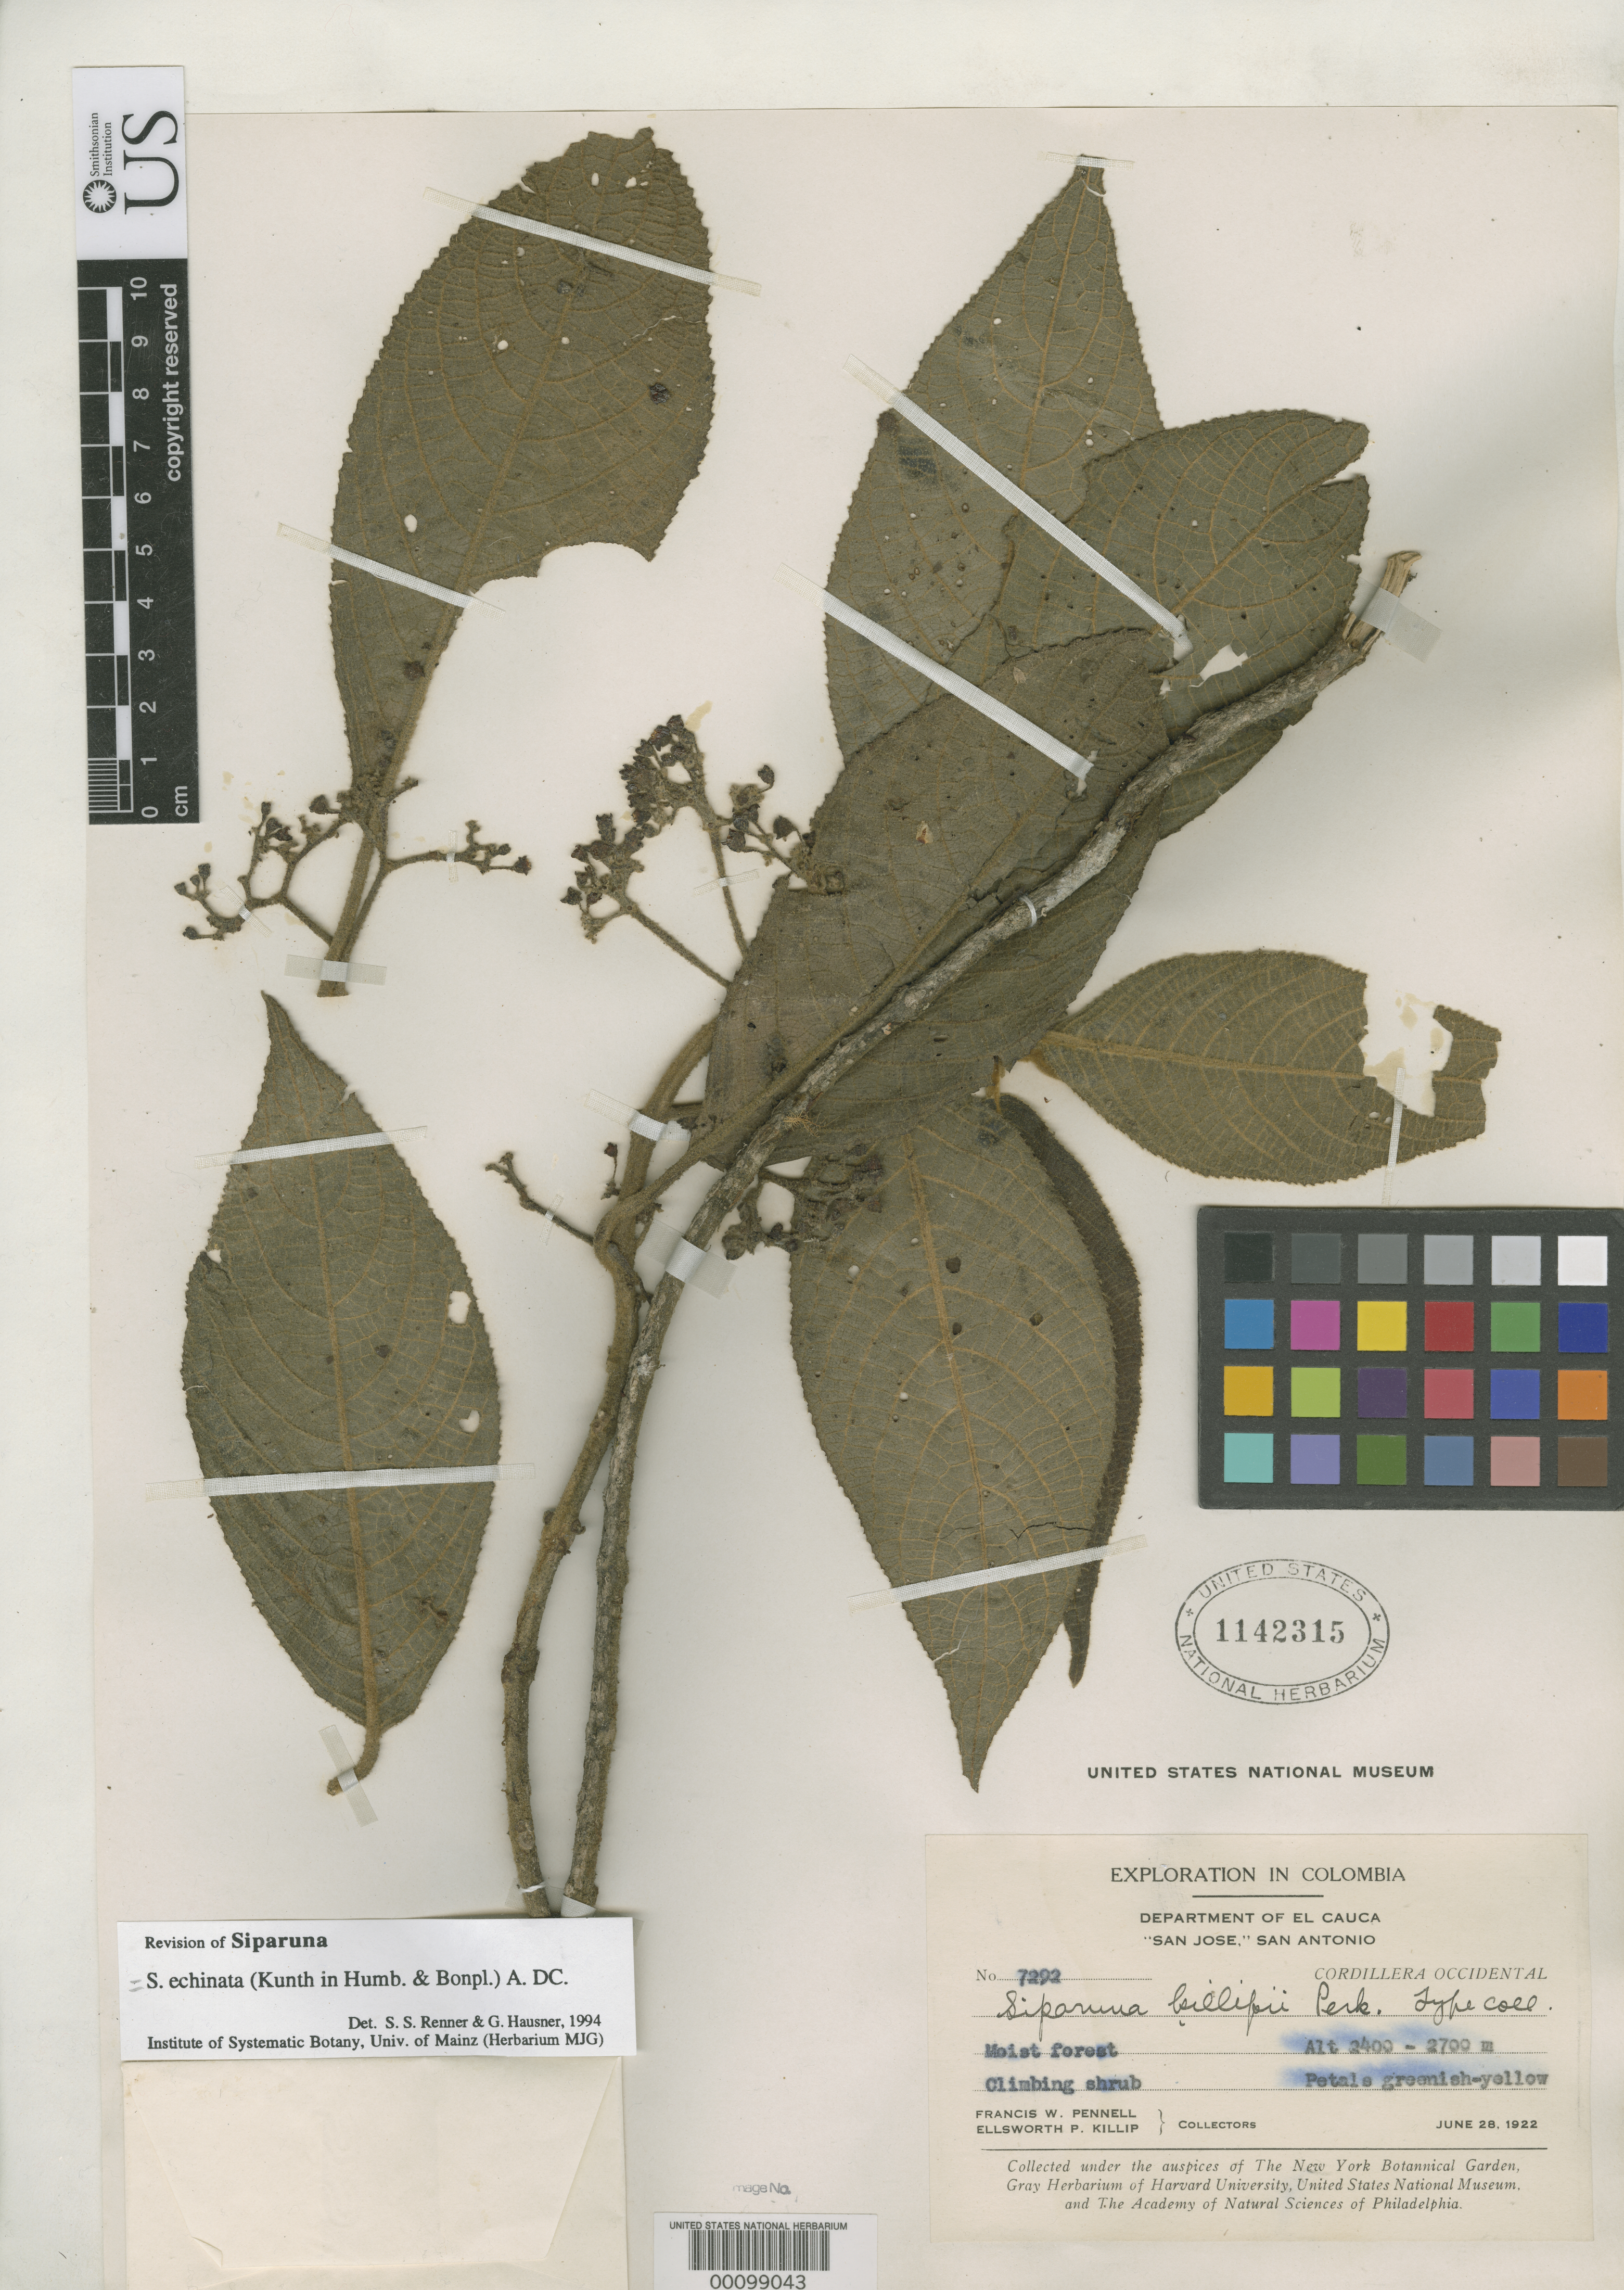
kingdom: Plantae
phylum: Tracheophyta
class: Magnoliopsida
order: Laurales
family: Siparunaceae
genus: Siparuna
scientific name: Siparuna killipii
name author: Perkins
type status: Isotype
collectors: F. W. Pennell & E. P. Killip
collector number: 7292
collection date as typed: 28 Jun 1922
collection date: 1922-06-28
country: Colombia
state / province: Cauca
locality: San Jose, San Antonia.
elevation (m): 2400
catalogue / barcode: US 1142315